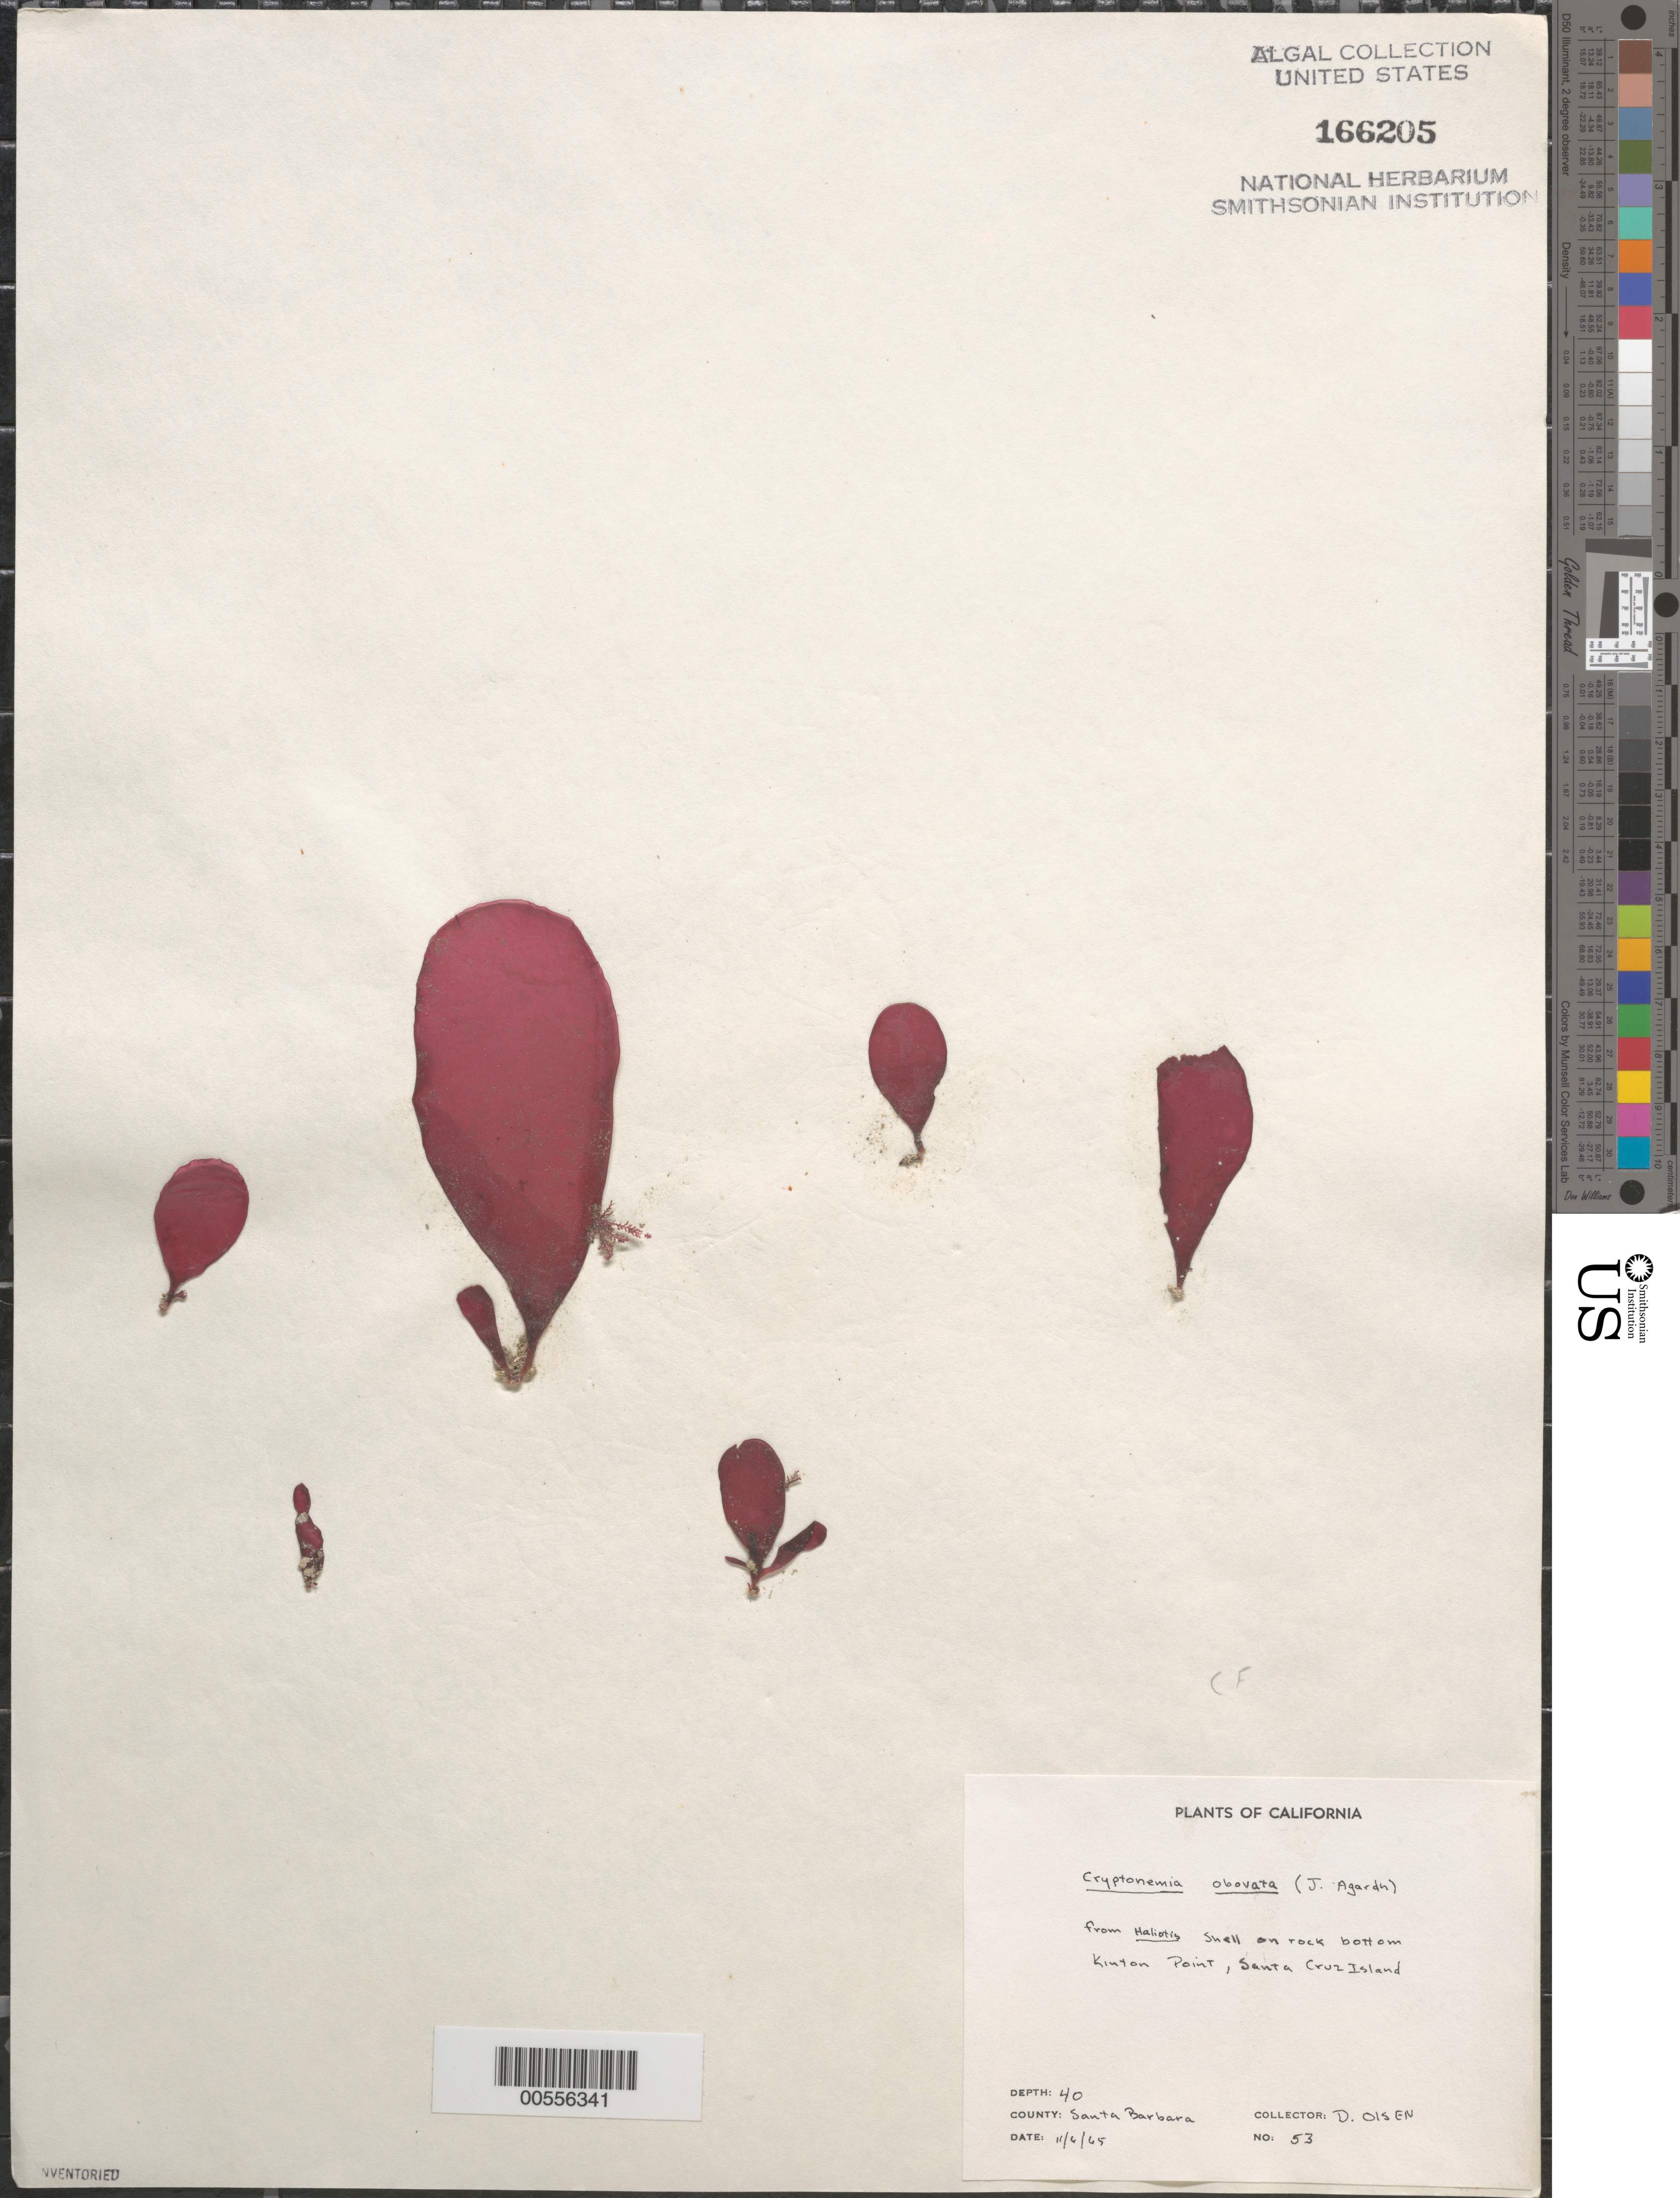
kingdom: Plantae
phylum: Rhodophyta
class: Florideophyceae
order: Halymeniales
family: Halymeniaceae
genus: Cryptonemia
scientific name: Cryptonemia obovata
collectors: D. Olsen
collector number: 53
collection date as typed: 06 Nov 1965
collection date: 1965-11-06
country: United States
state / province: California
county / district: Santa Barbara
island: Santa Cruz Island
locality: Kinton Point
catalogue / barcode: US 166205